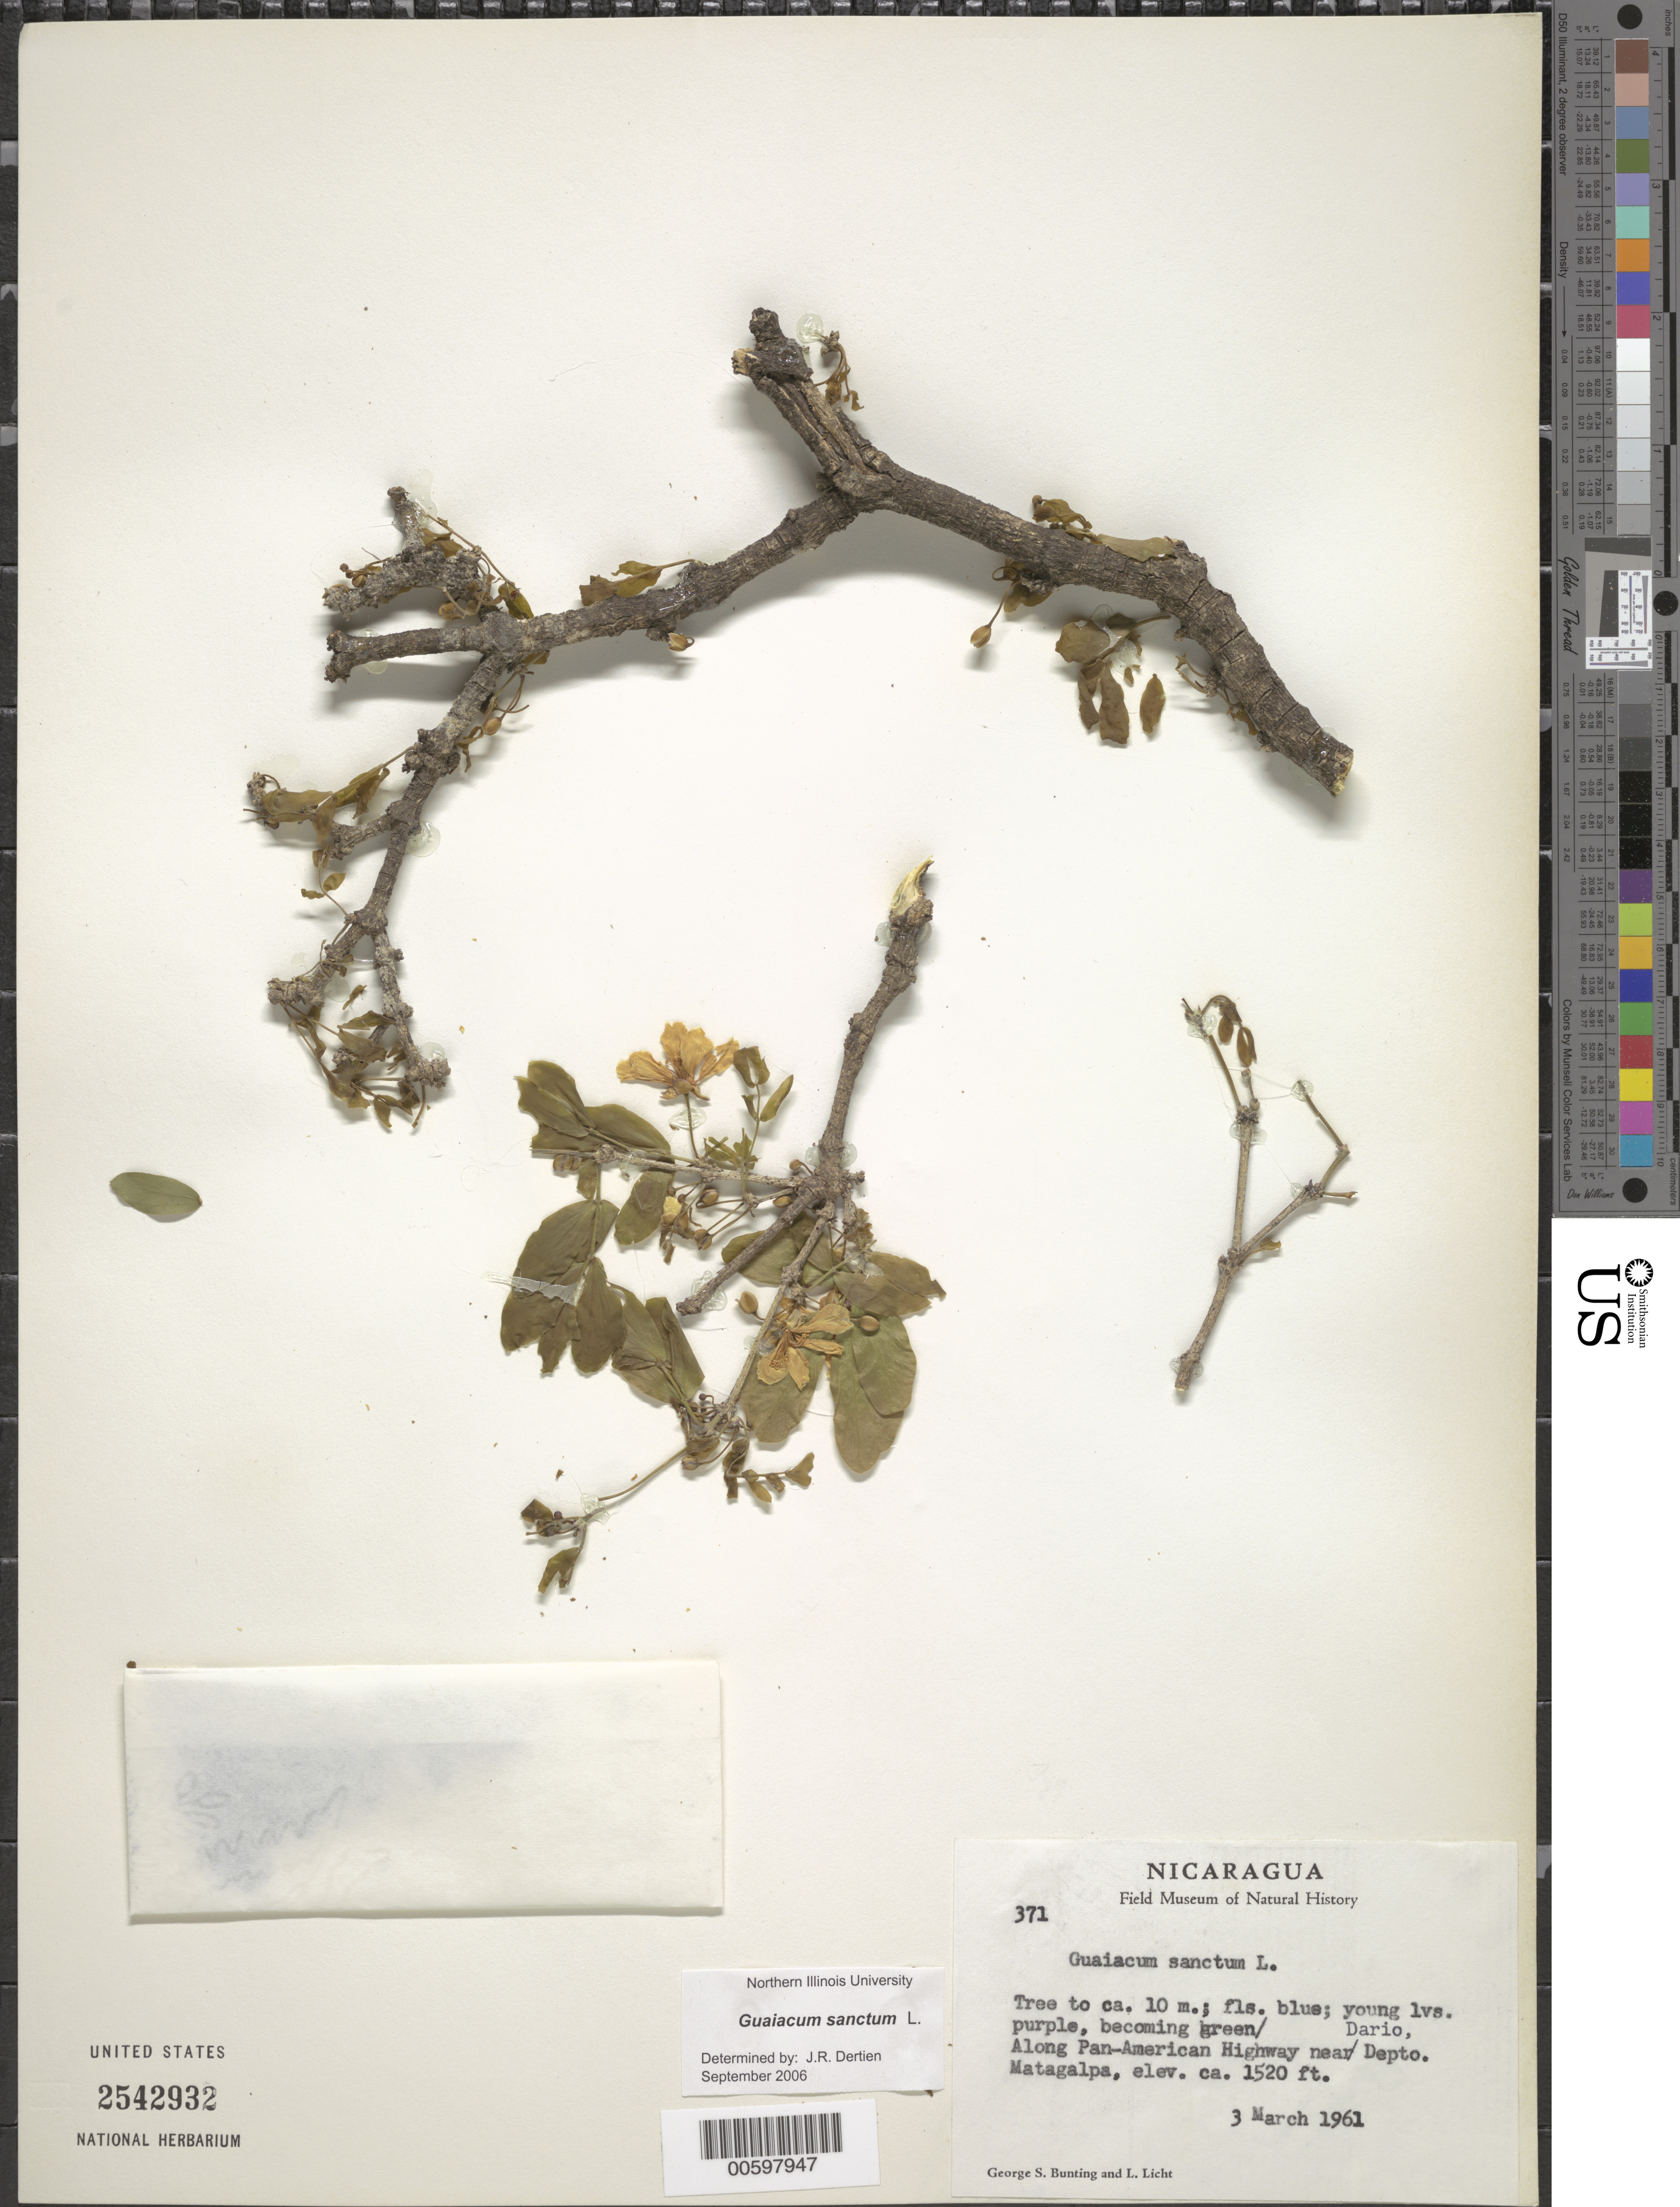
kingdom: Plantae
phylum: Tracheophyta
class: Magnoliopsida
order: Zygophyllales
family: Zygophyllaceae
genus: Guaiacum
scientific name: Guaiacum sanctum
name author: L.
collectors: G. S. Bunting & L. Licht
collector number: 371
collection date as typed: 03 Mar 1961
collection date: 1961-03-03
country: Nicaragua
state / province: Matagalpa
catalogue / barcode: US 2542932